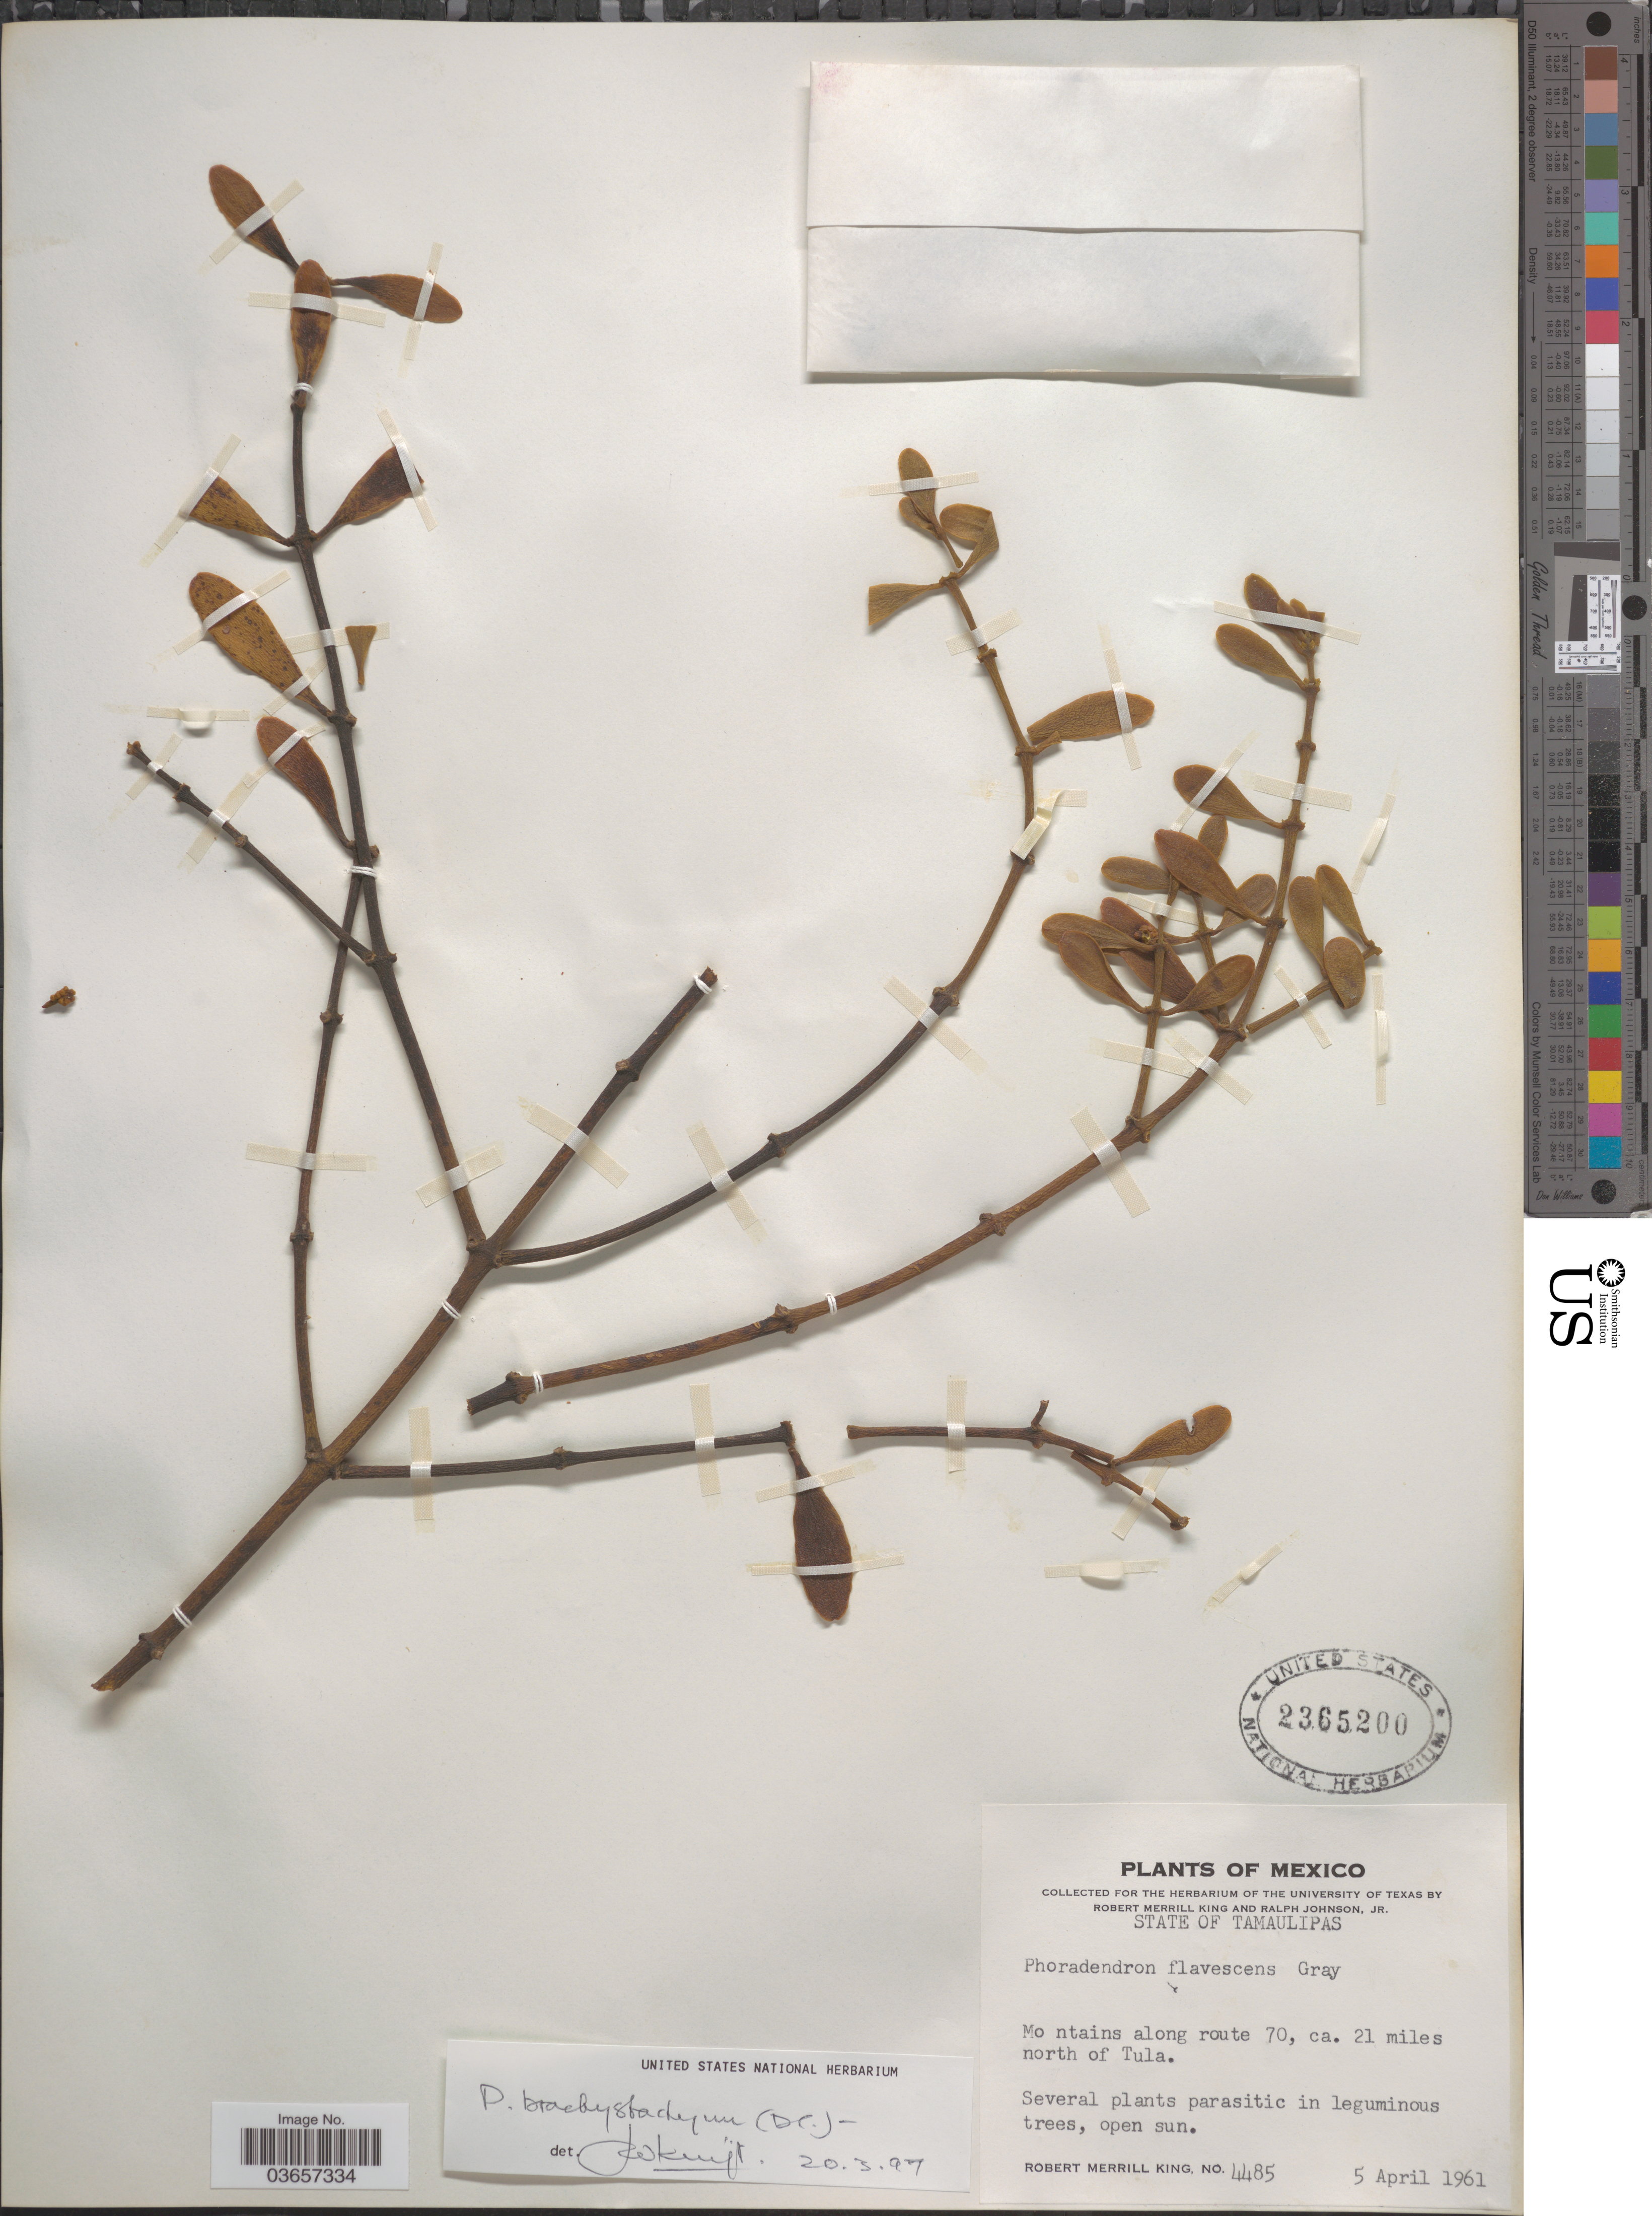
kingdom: Plantae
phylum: Tracheophyta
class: Magnoliopsida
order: Santalales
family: Viscaceae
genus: Phoradendron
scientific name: Phoradendron brachystachyum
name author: (DC.) Oliv.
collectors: R. M. King & R. Johnson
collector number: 4485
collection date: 1961-04-05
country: Mexico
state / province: Tamaulipas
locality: Mo ntains along route 70, ca. 21 miles north of Tula.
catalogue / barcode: US 2365200